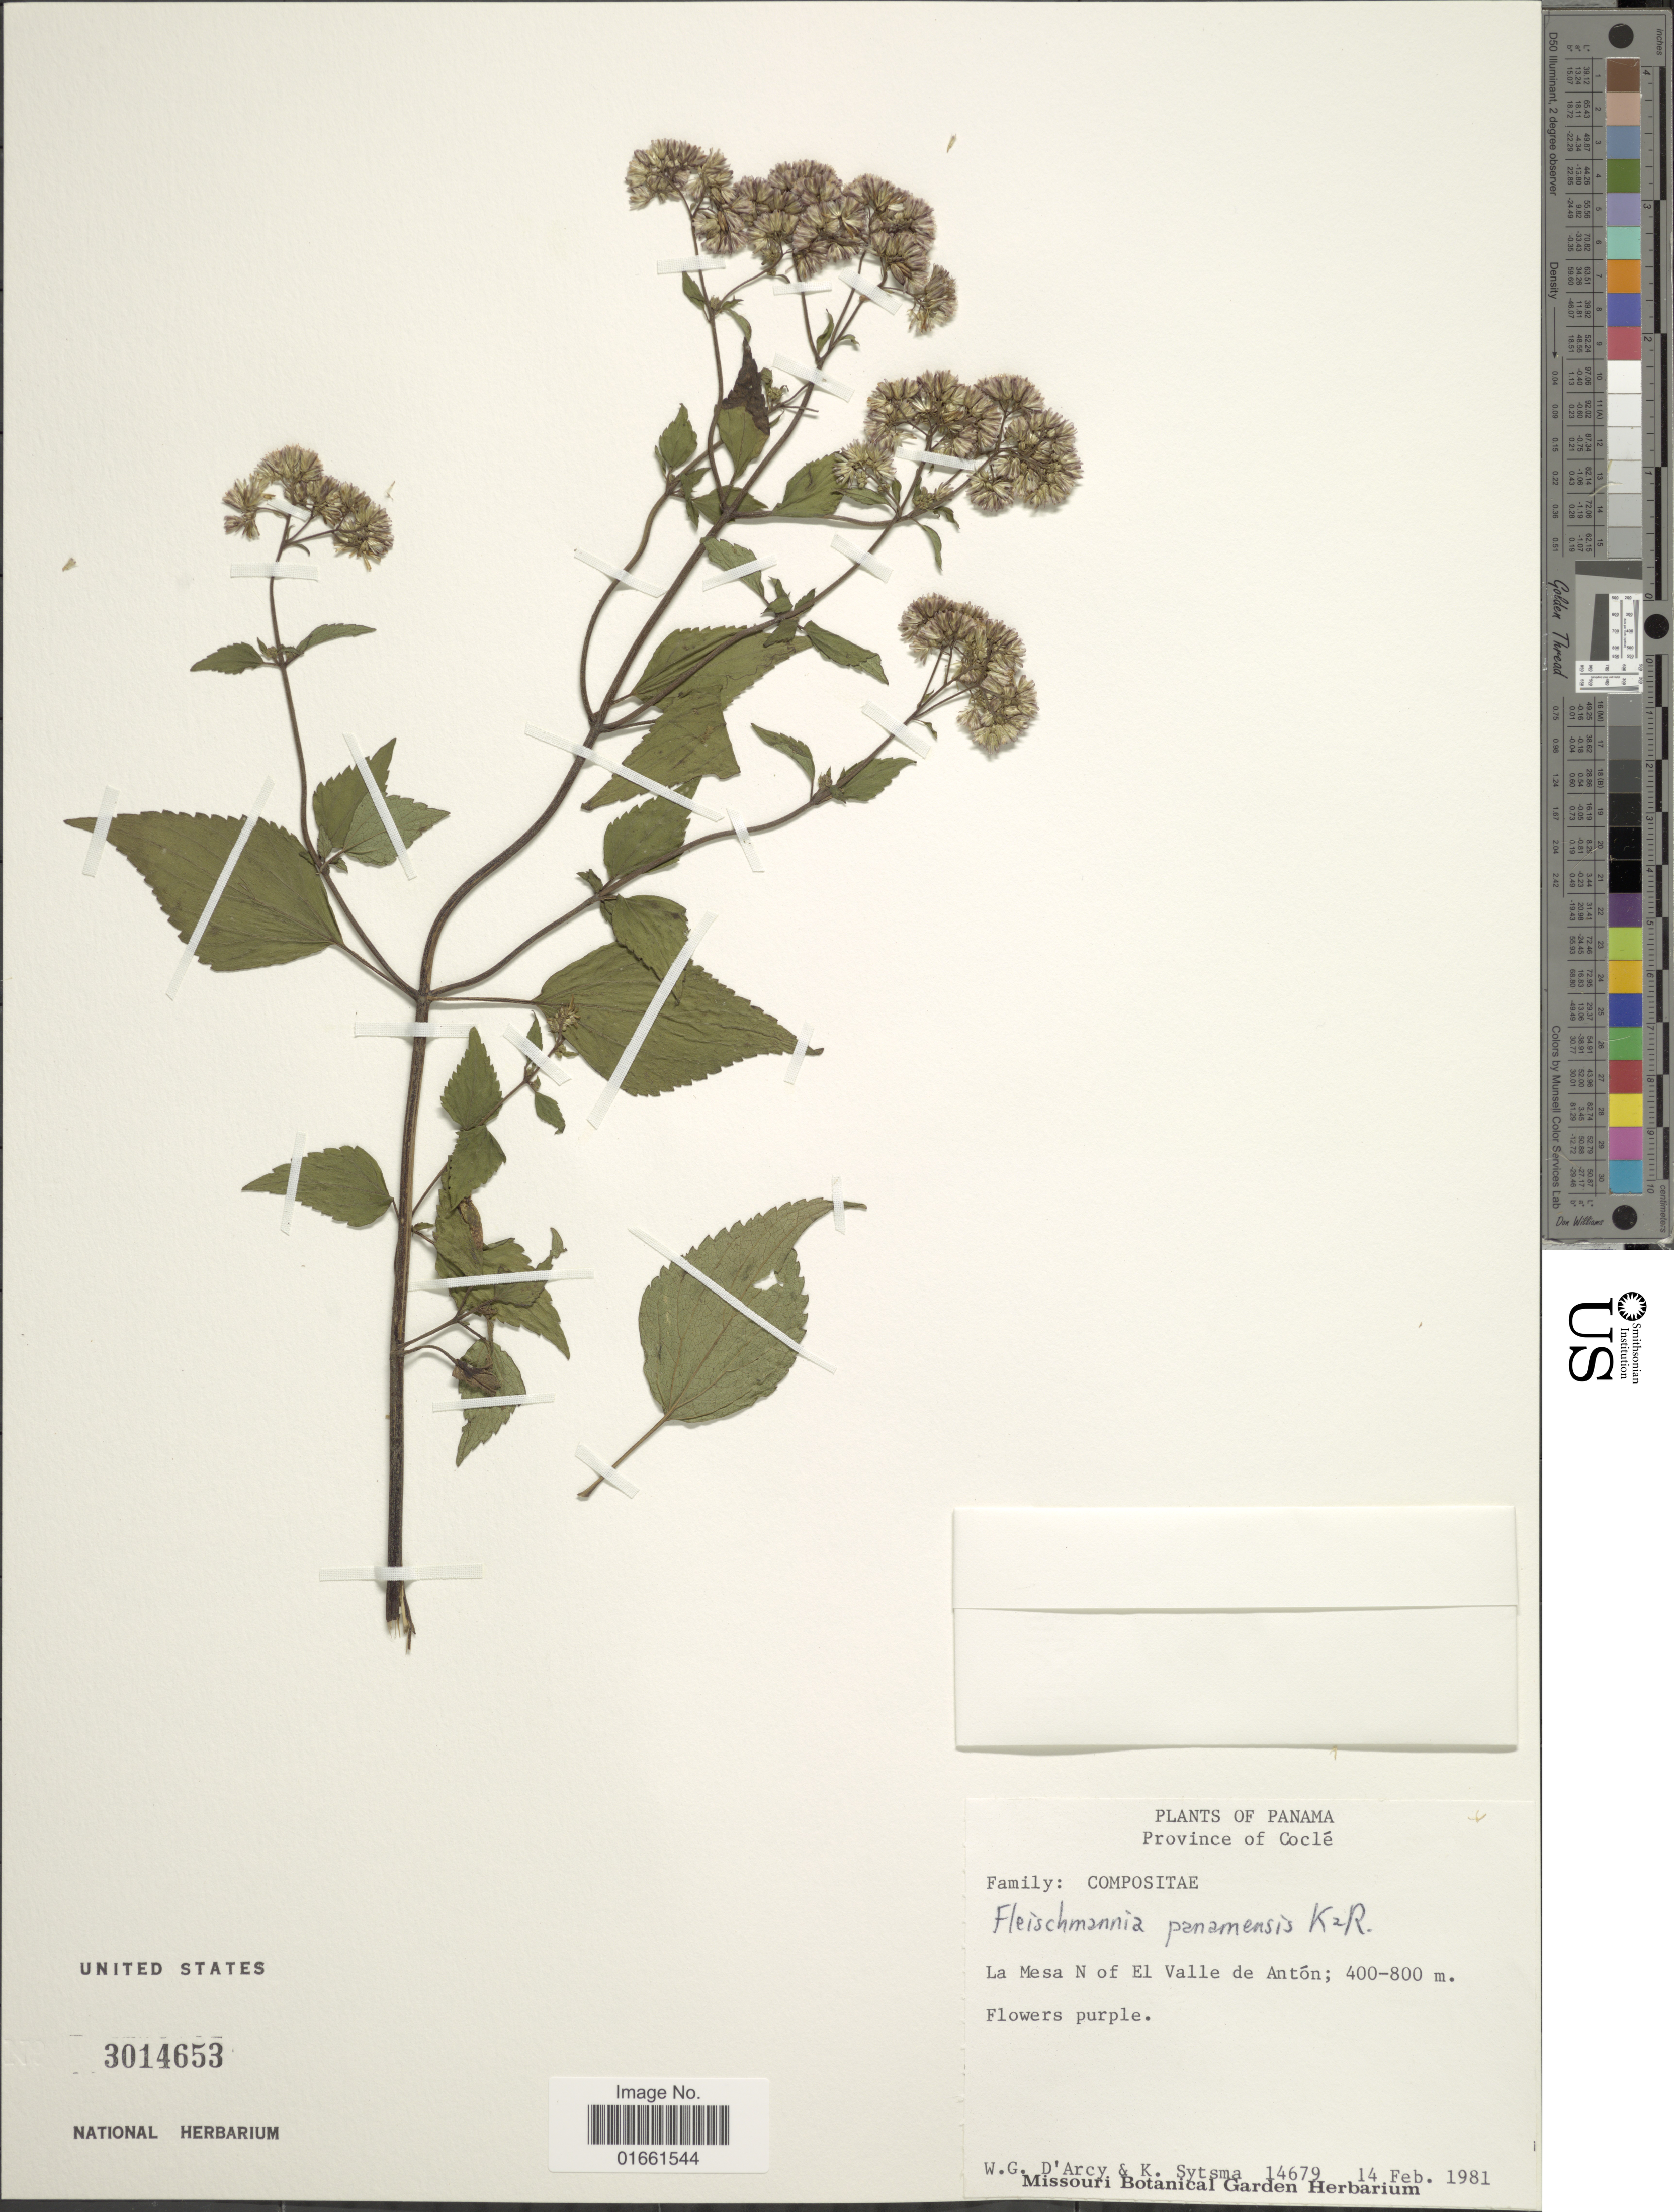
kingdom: Plantae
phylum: Tracheophyta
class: Magnoliopsida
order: Asterales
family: Asteraceae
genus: Fleischmannia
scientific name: Fleischmannia panamensis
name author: R.M. King & H. Rob.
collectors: W. G. D'Arcy & K. Systma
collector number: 14679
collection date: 1981-02-14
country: Panama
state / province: Coclé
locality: Province of Cocle, La Mesa N of El Valle de Anton.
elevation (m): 400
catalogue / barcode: US 3014653